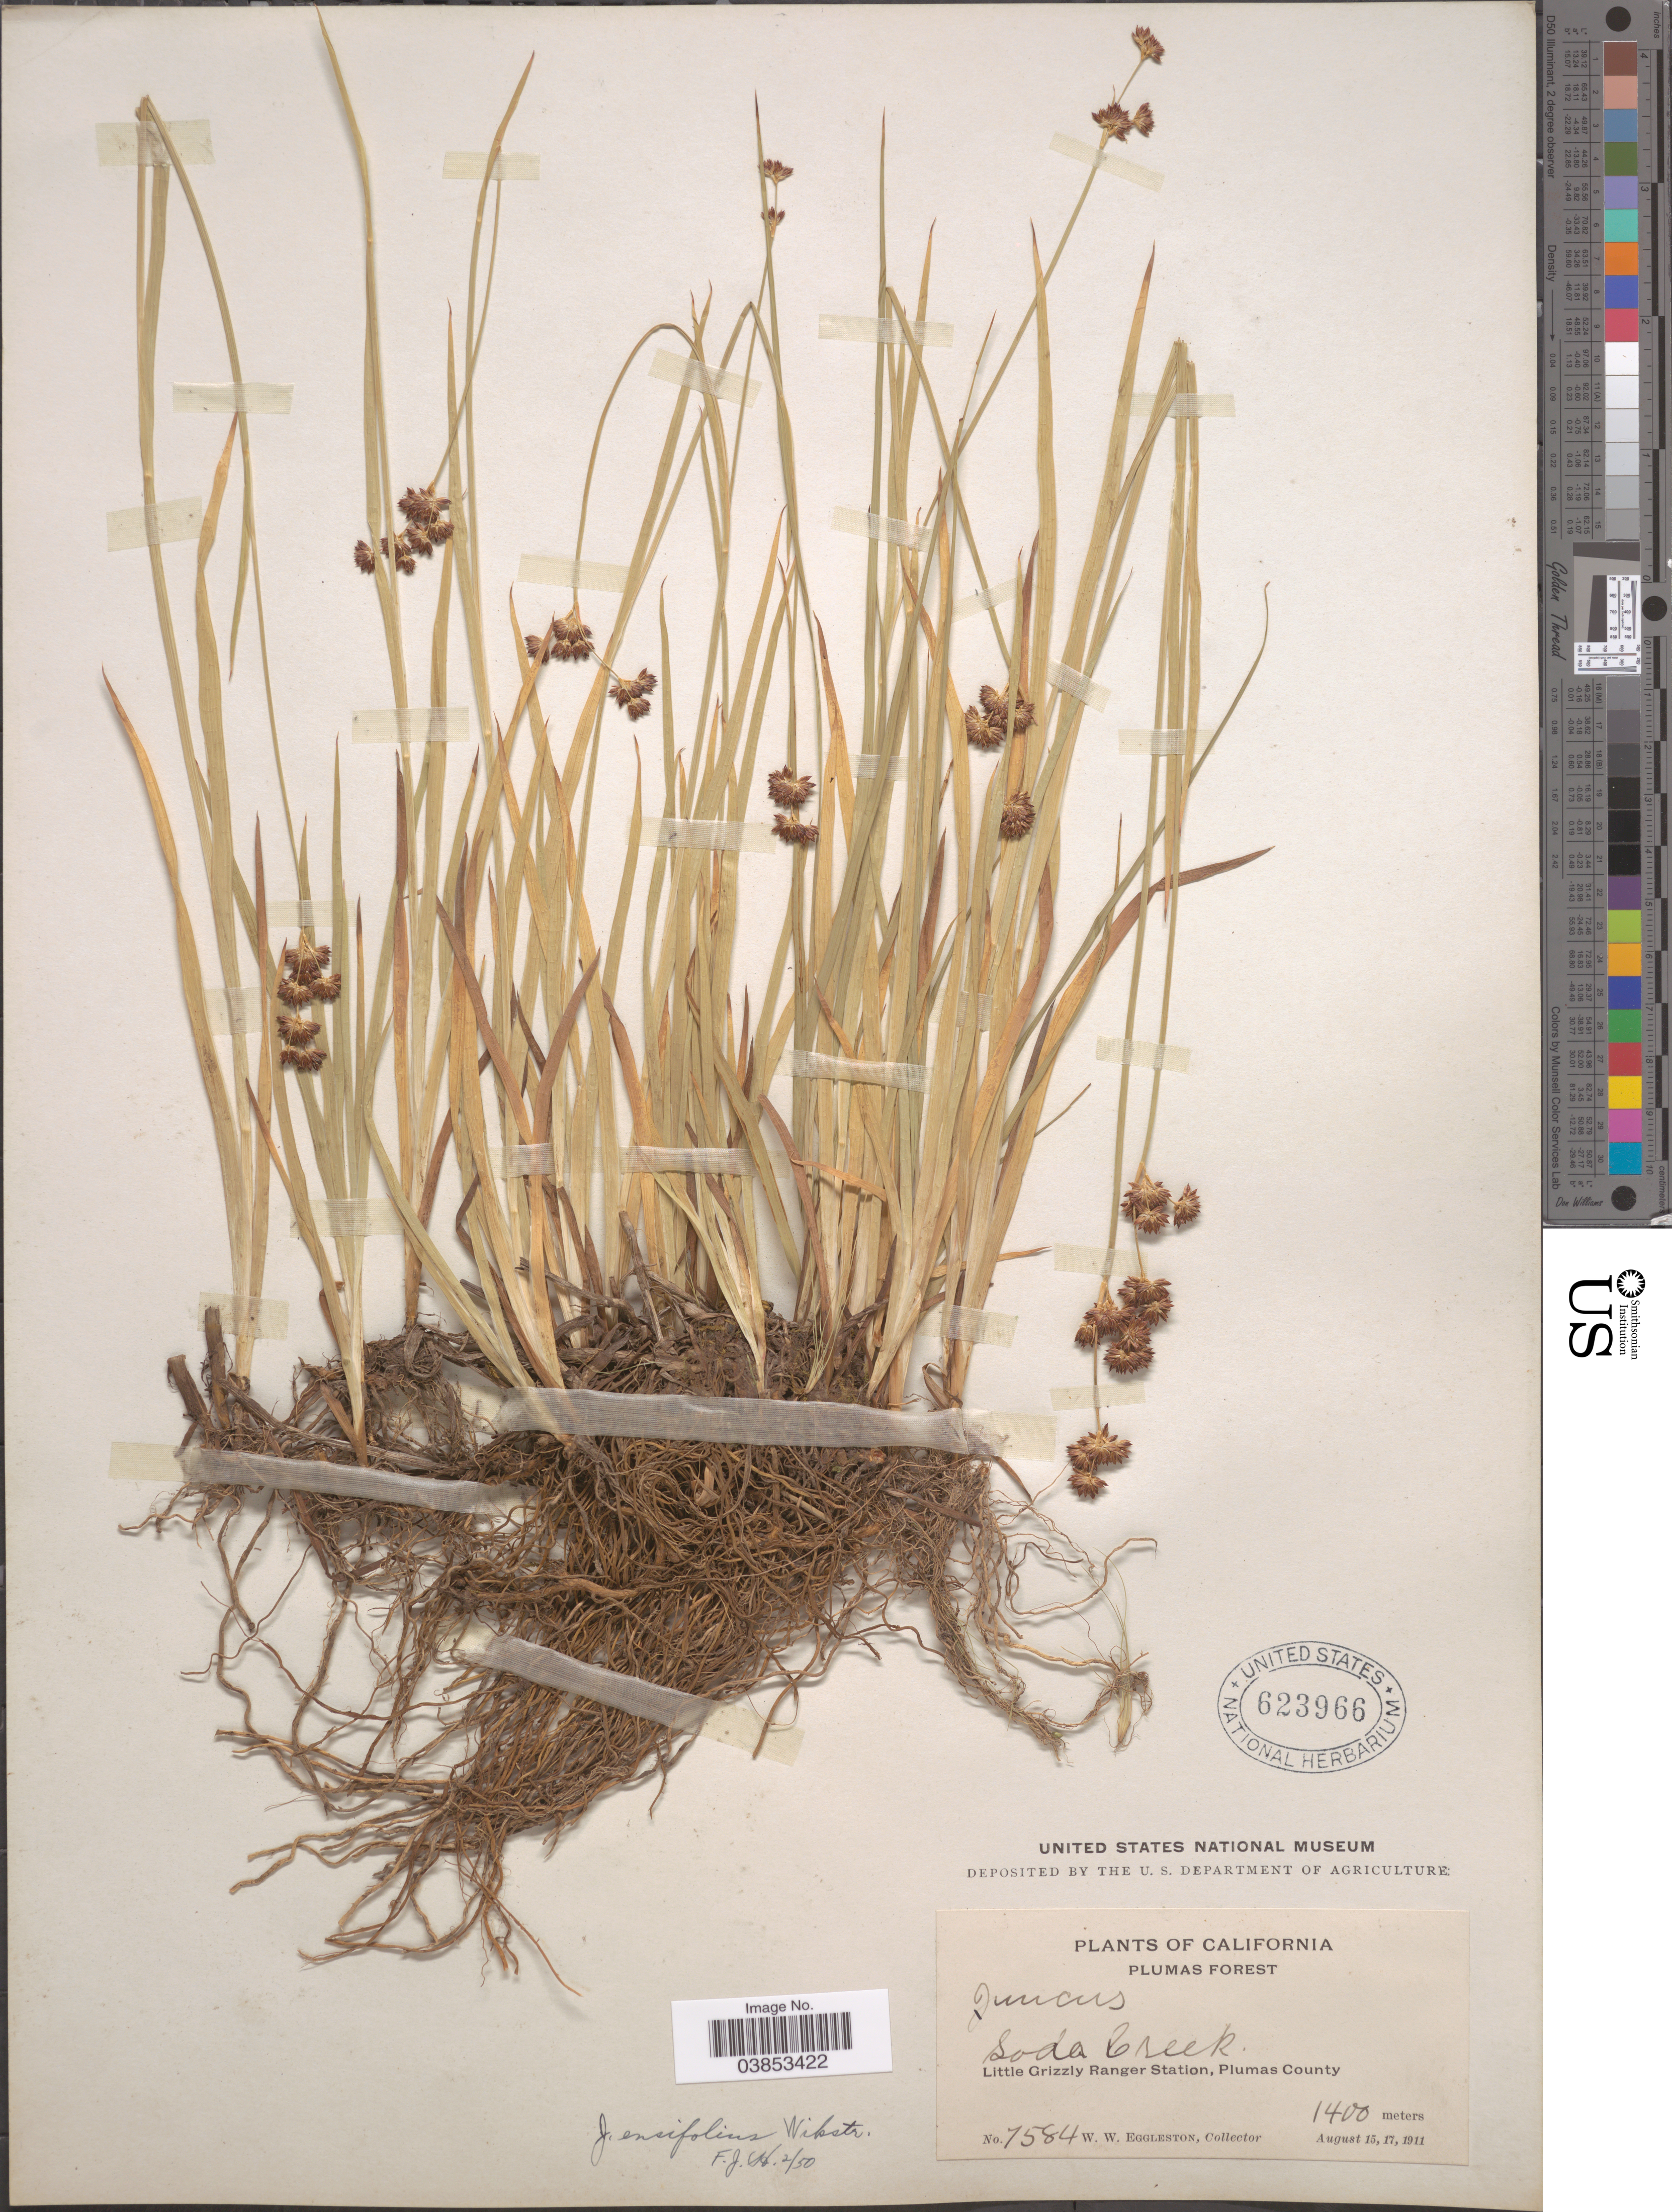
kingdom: Plantae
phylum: Tracheophyta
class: Liliopsida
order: Poales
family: Juncaceae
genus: Juncus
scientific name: Juncus ensifolius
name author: Wikstr.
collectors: W. W. Eggleston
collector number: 7584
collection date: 1911-08-15/1911-08-17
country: United States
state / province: California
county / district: Plumas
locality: Plumas Forest. Soda Creek. Little Grizzly Ranger Station, Plumas County.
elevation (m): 1400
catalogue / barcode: US 623966